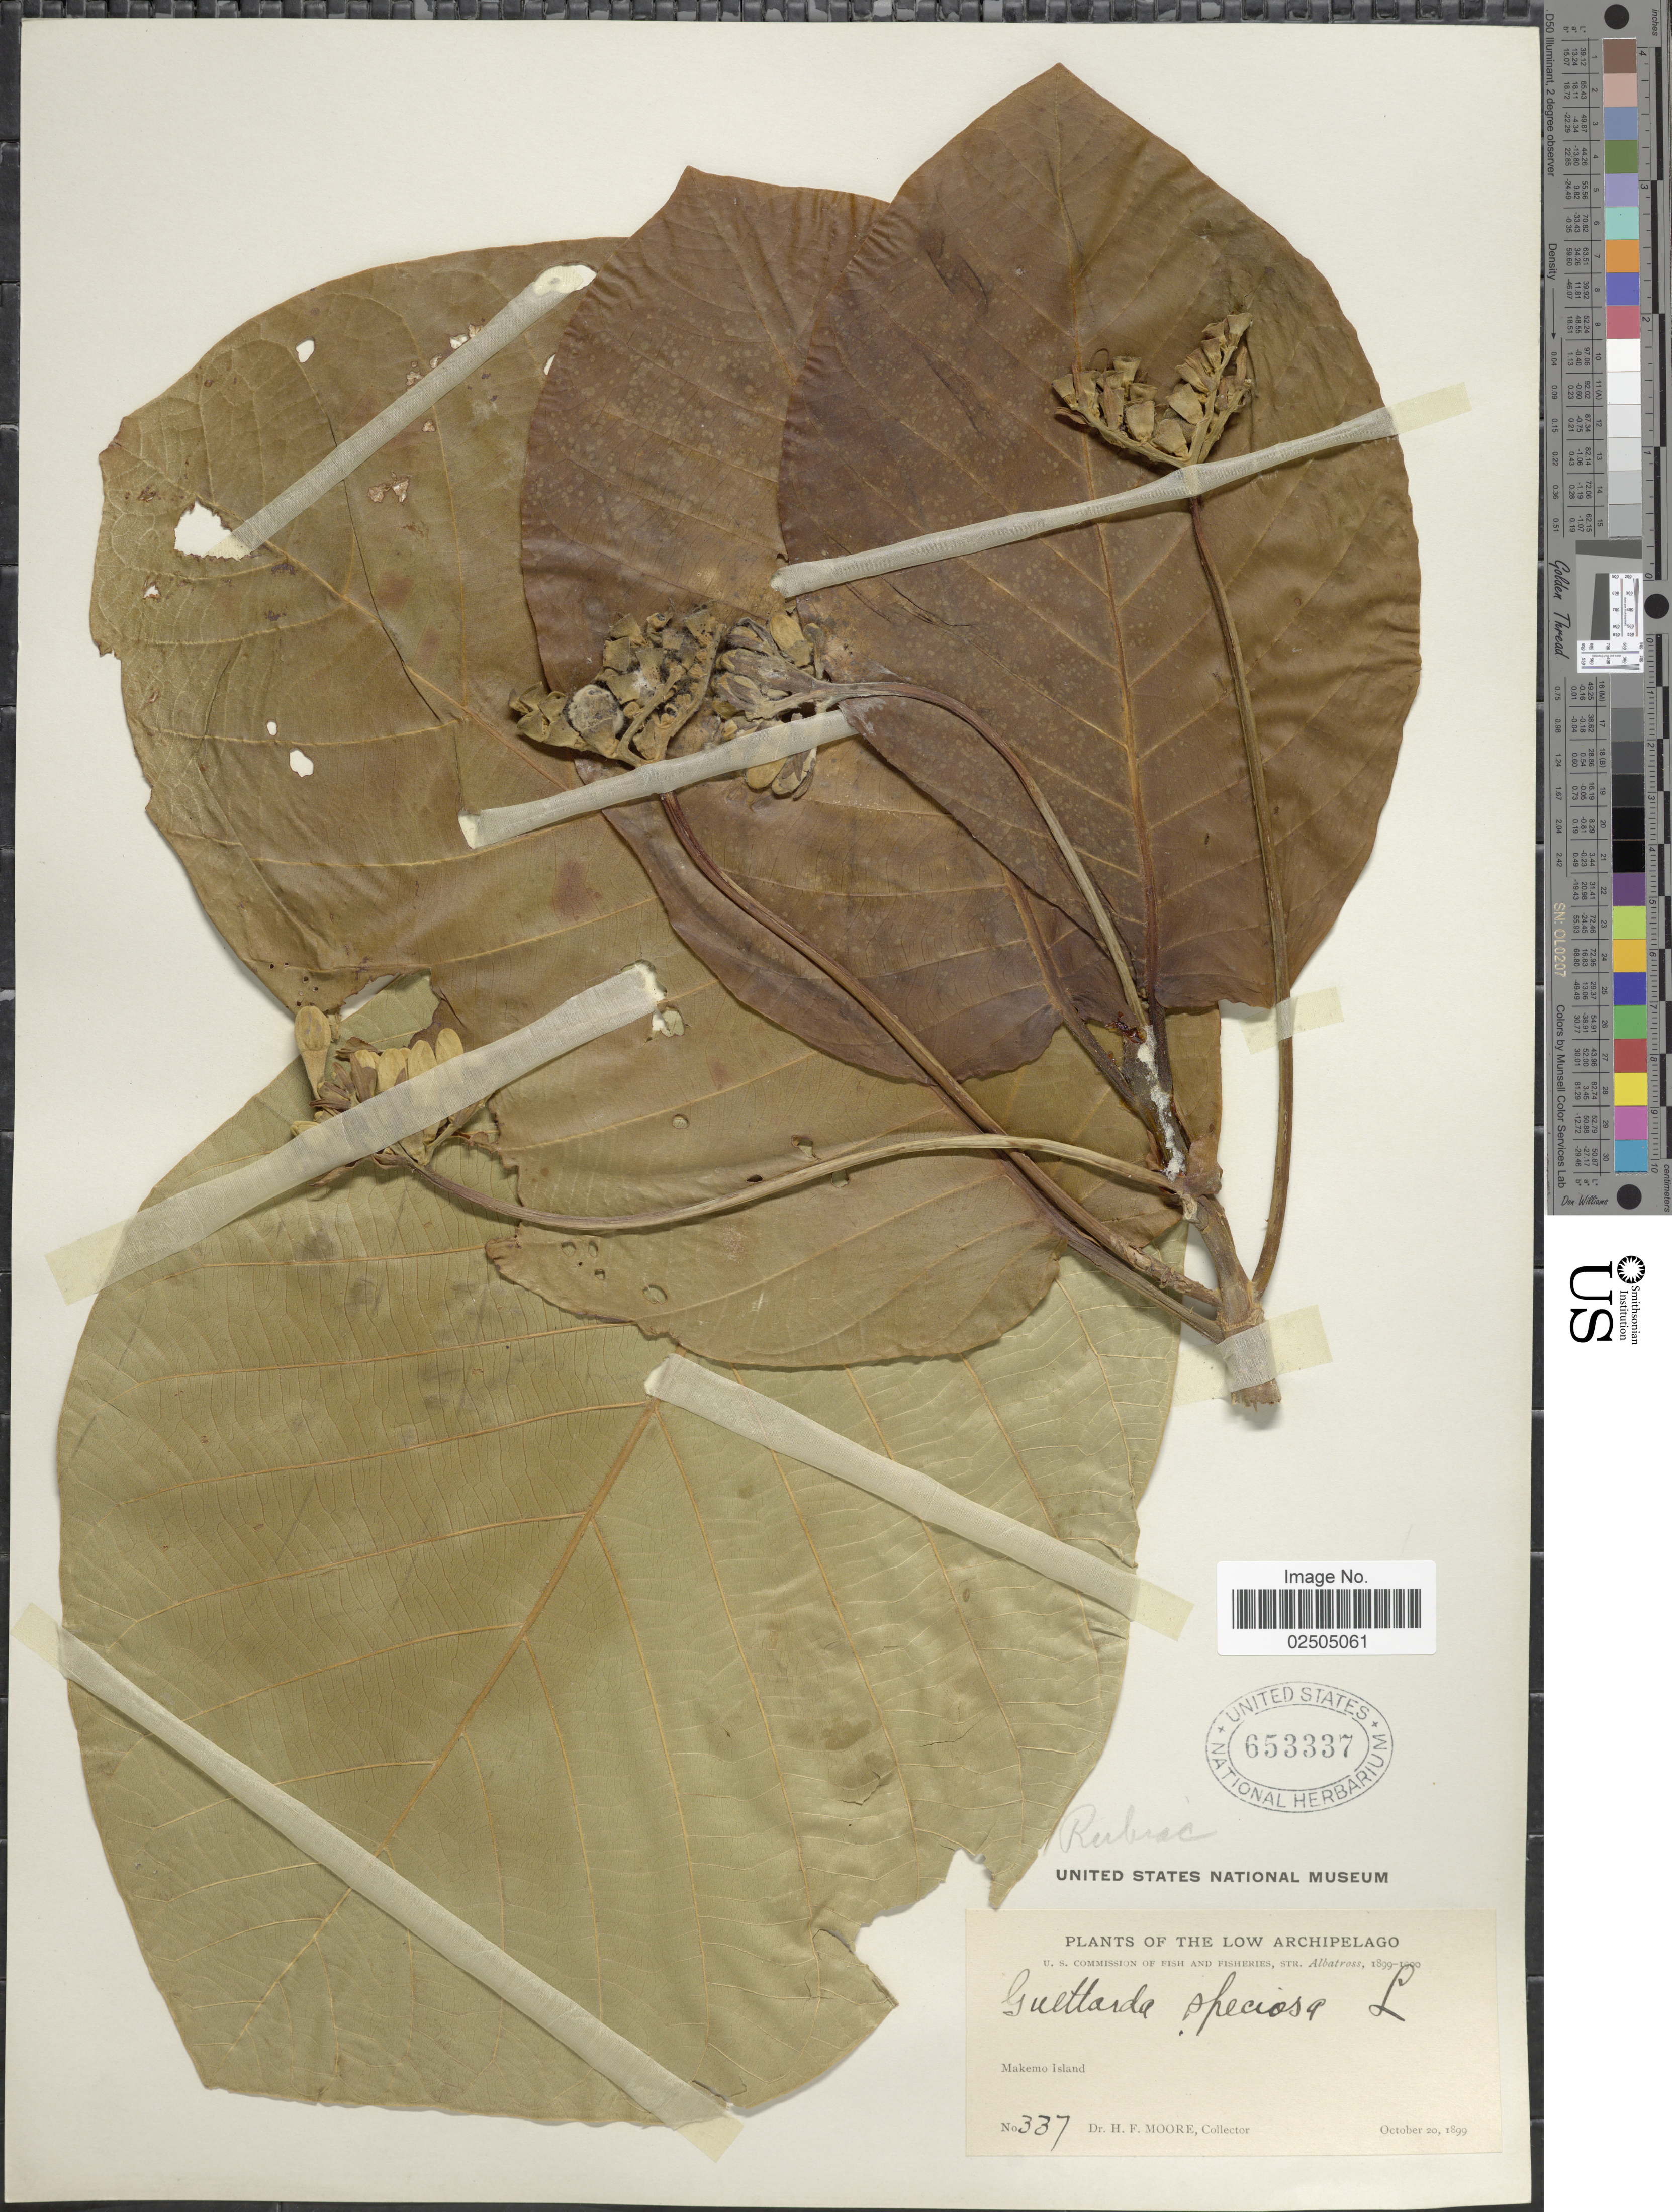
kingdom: Plantae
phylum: Tracheophyta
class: Magnoliopsida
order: Gentianales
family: Rubiaceae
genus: Guettarda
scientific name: Guettarda speciosa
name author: L.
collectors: H. F. Moore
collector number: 337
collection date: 1899-10-20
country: French Polynesia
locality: The low Archipelago, Makemo Island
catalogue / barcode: US 653337